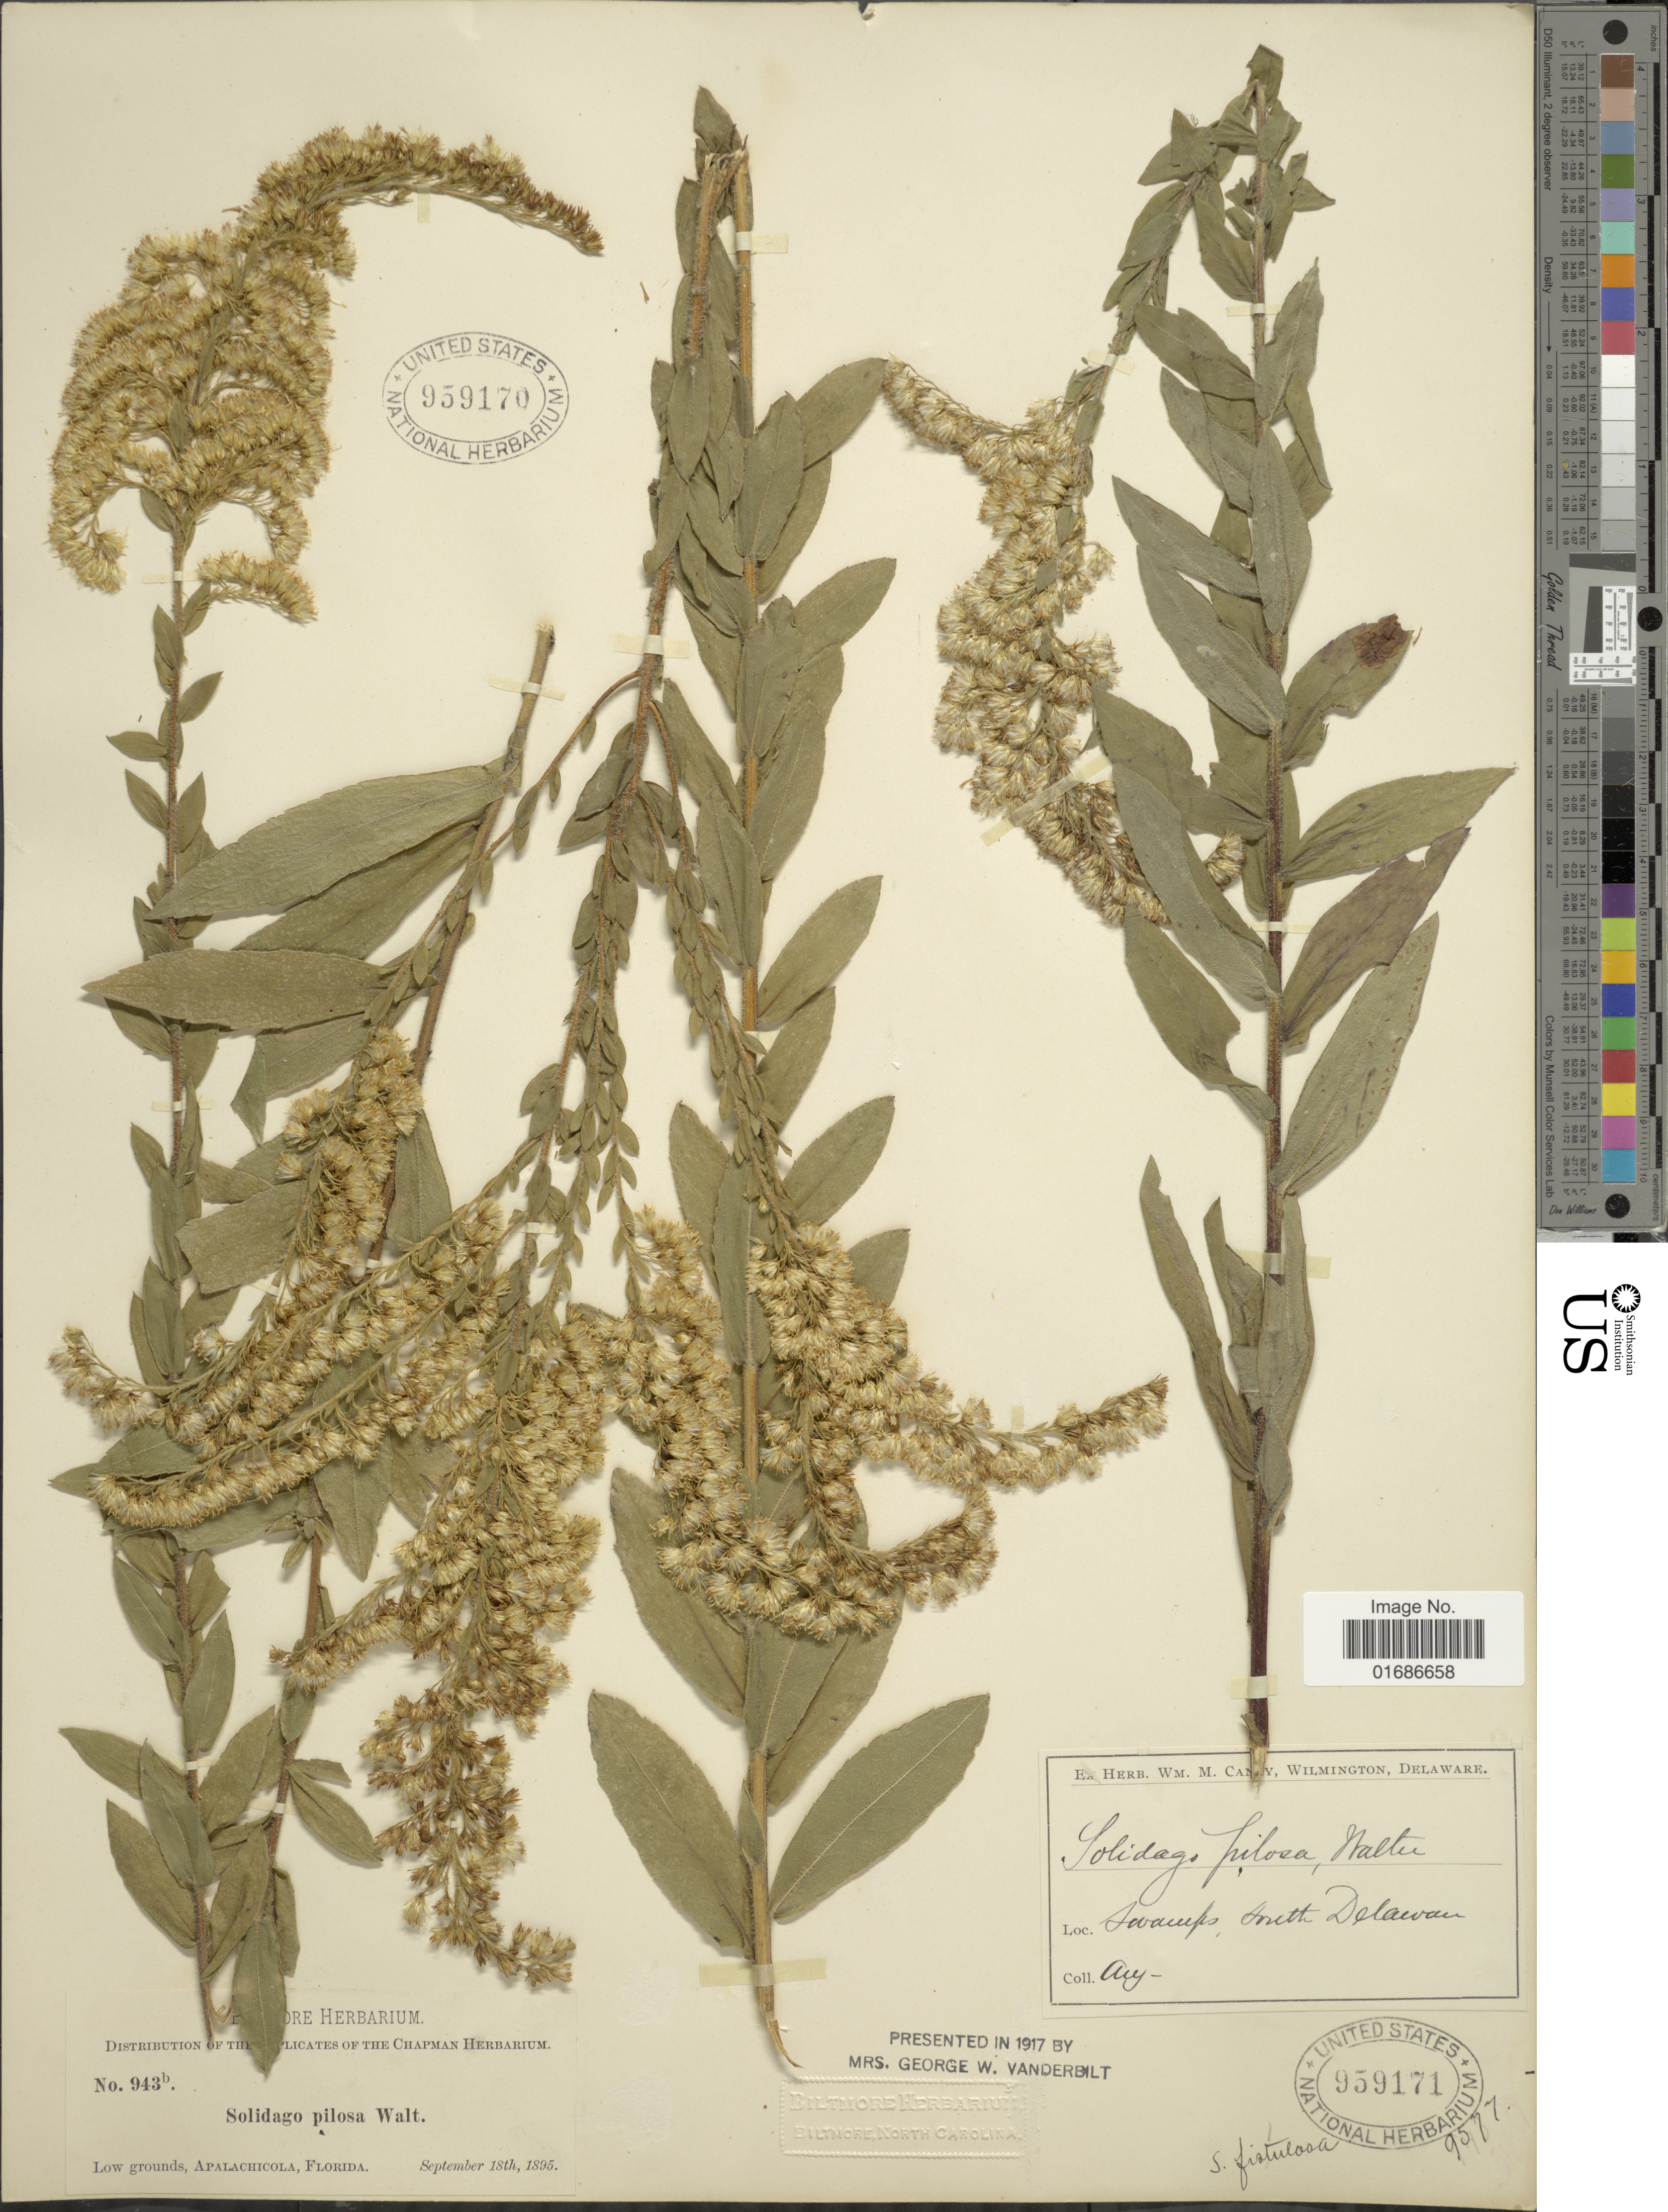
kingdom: Plantae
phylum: Tracheophyta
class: Magnoliopsida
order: Asterales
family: Asteraceae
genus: Solidago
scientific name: Solidago fistulosa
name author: Mill.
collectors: ex herb. W.M. Canby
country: United States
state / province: Delaware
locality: Swamp, South Delaware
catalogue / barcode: US 959171-2